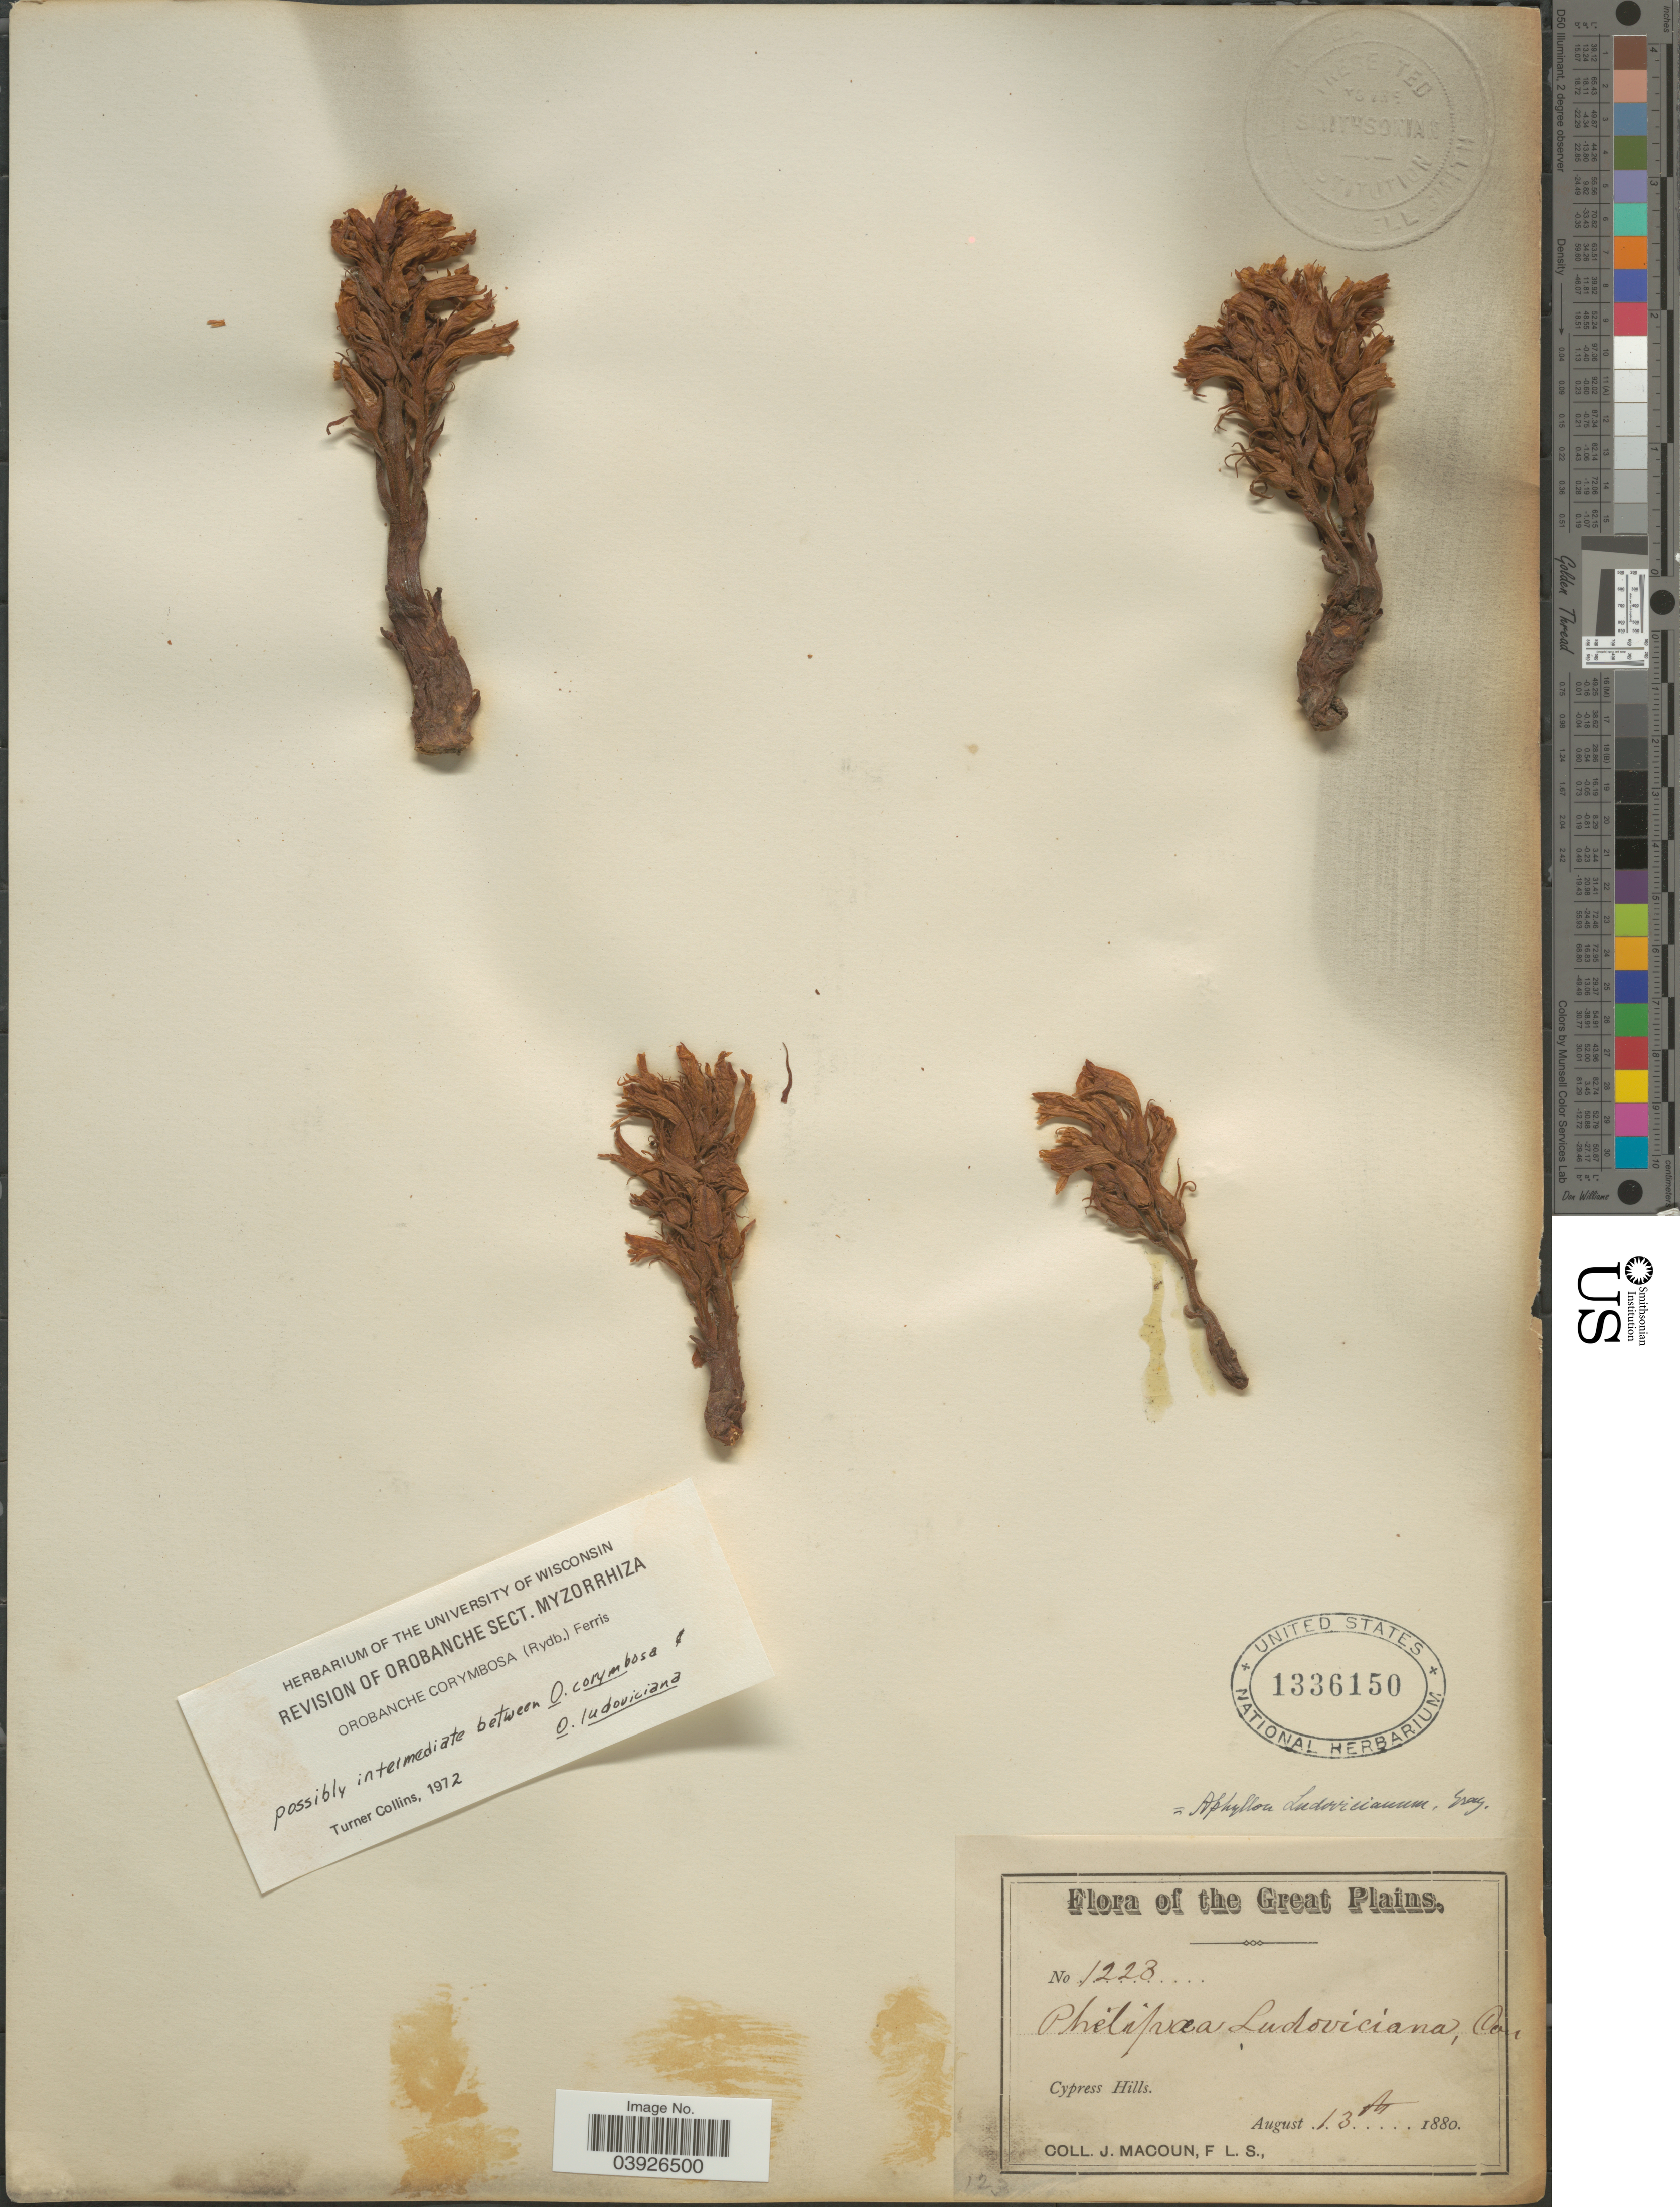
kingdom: Plantae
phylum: Tracheophyta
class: Magnoliopsida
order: Lamiales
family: Orobanchaceae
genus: Orobanche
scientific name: Orobanche corymbosa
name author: (Rydb.) Ferris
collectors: J. Macoun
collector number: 1228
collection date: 1880-08-13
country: Canada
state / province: Northwest Territories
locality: The Great Plains, Cypress Hills.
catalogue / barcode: US 1336150